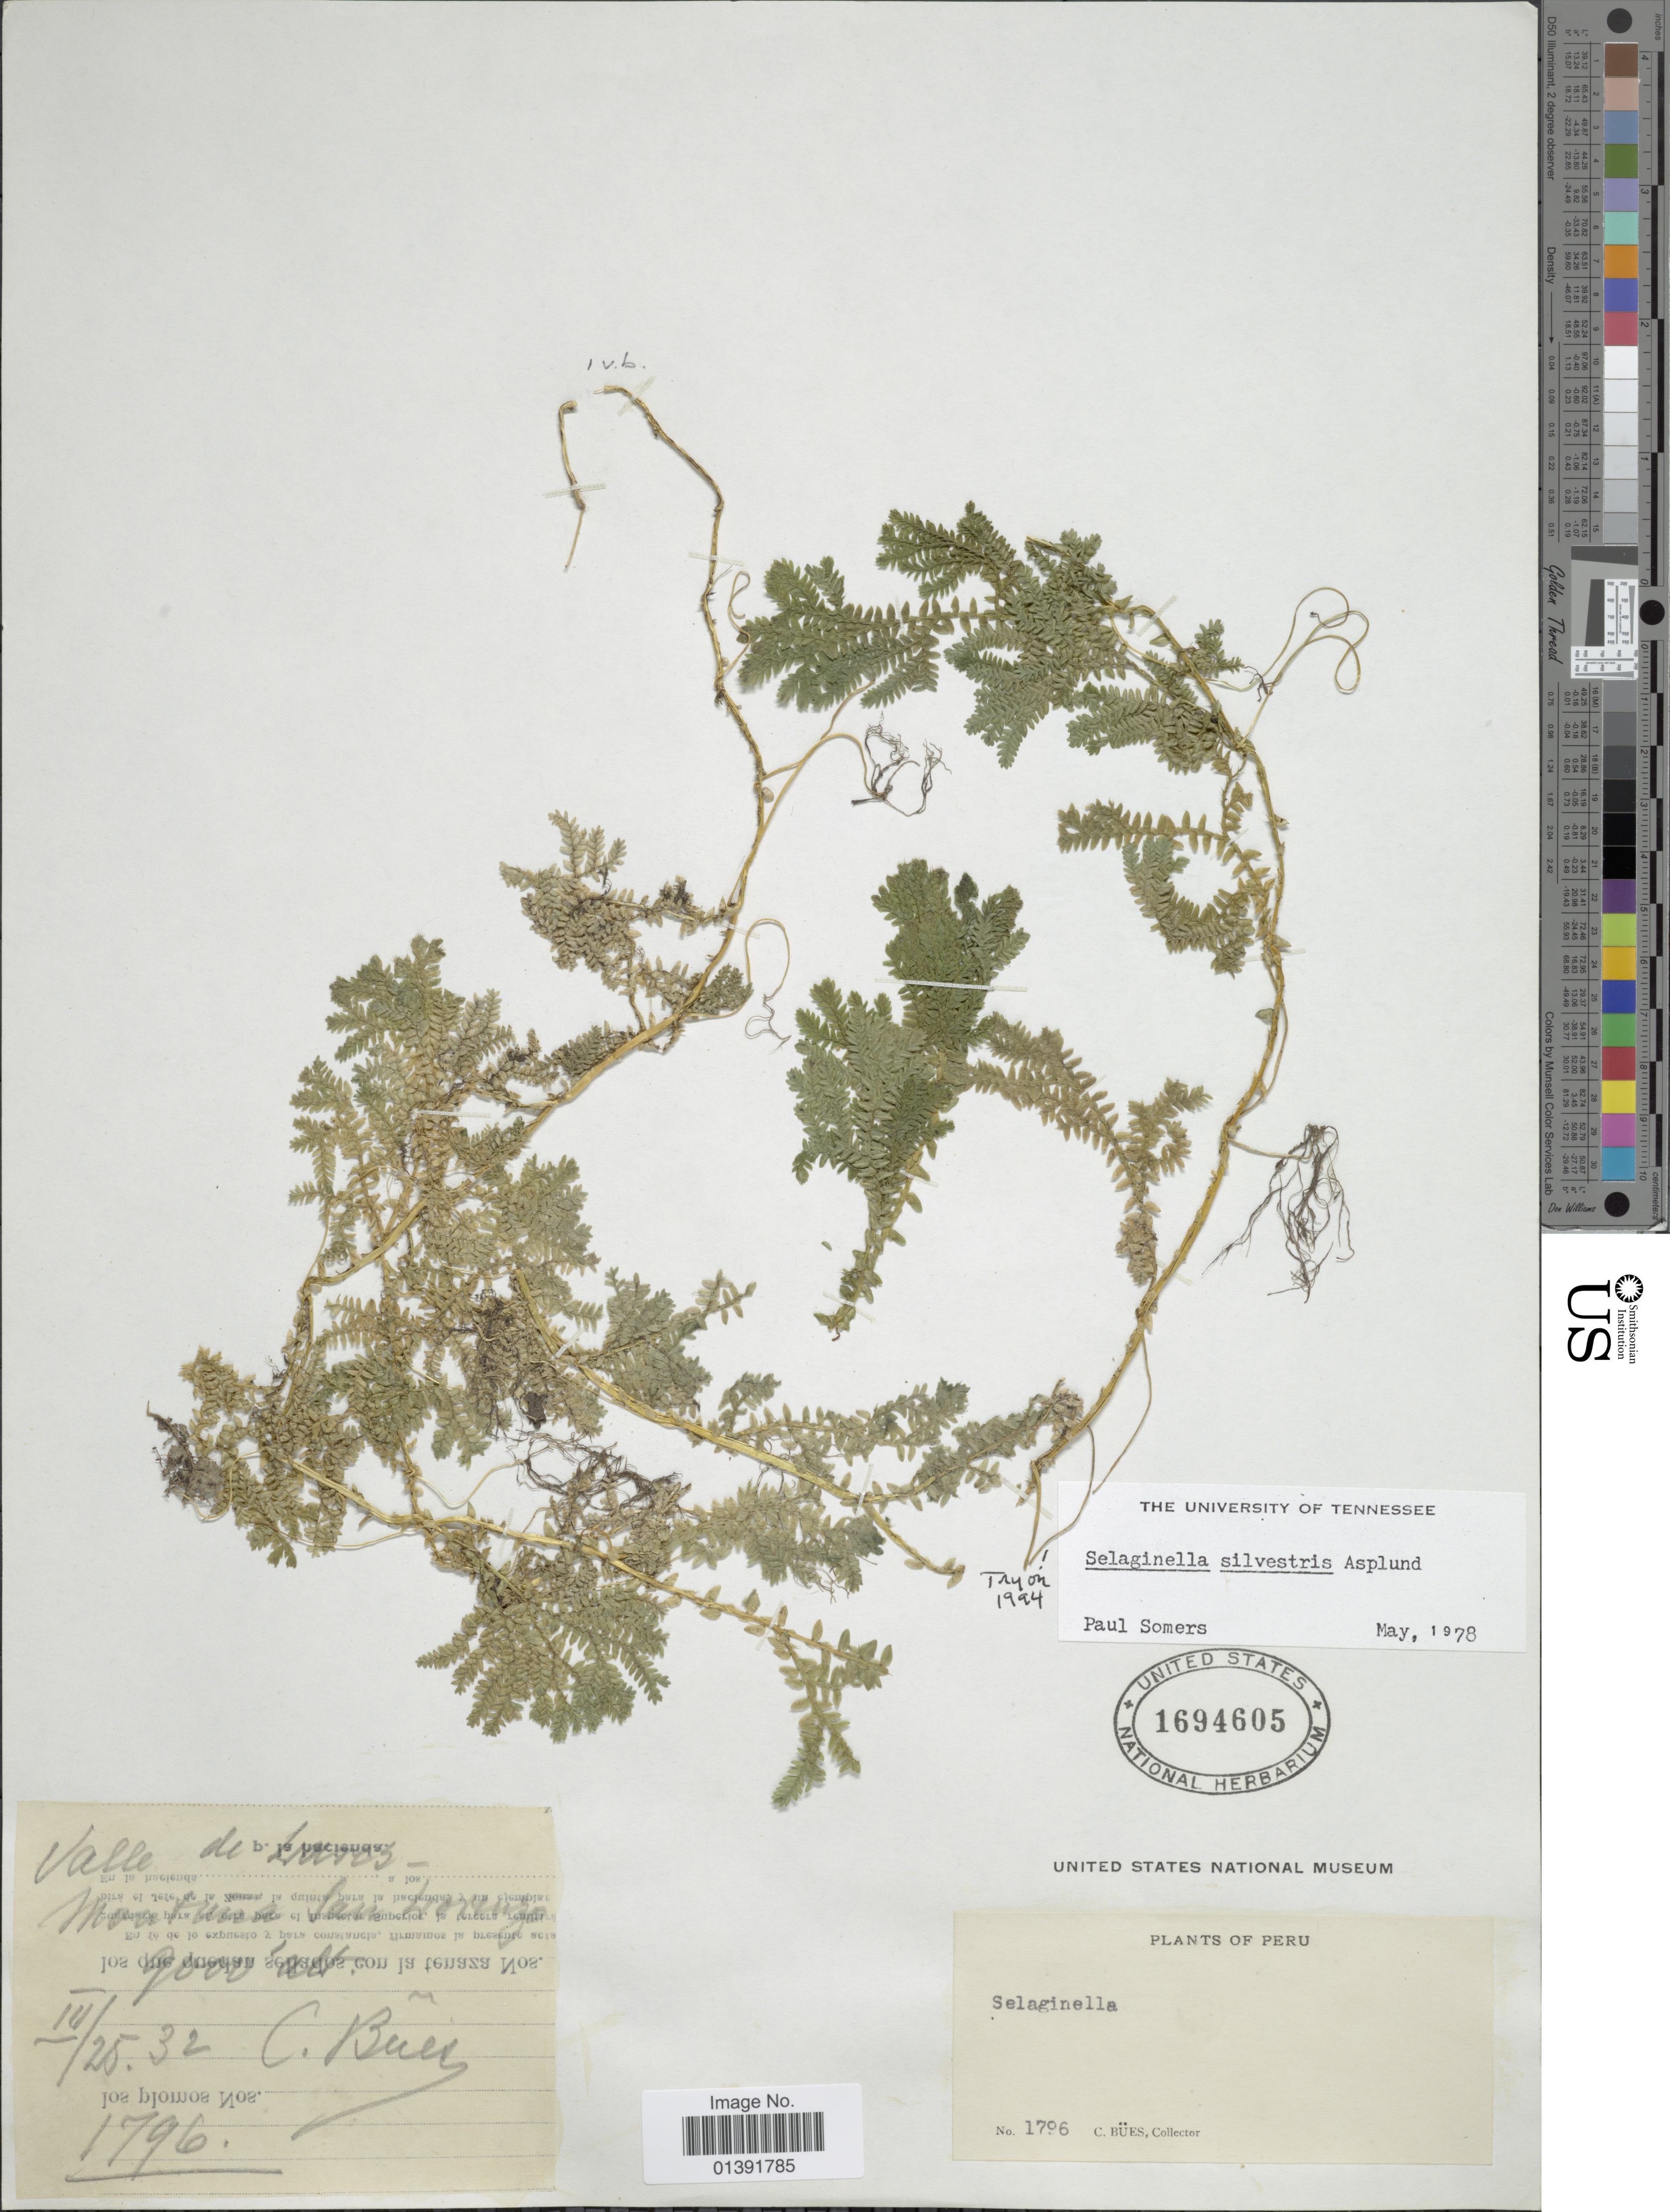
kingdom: Plantae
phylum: Tracheophyta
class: Lycopodiopsida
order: Selaginellales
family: Selaginellaceae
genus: Selaginella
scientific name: Selaginella silvestris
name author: Aspl.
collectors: C. Bues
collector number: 1796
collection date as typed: Transcribed d/m/y: 25/3/32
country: Peru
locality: Valle de Lares, Montana Lorenzo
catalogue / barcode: US 1694605